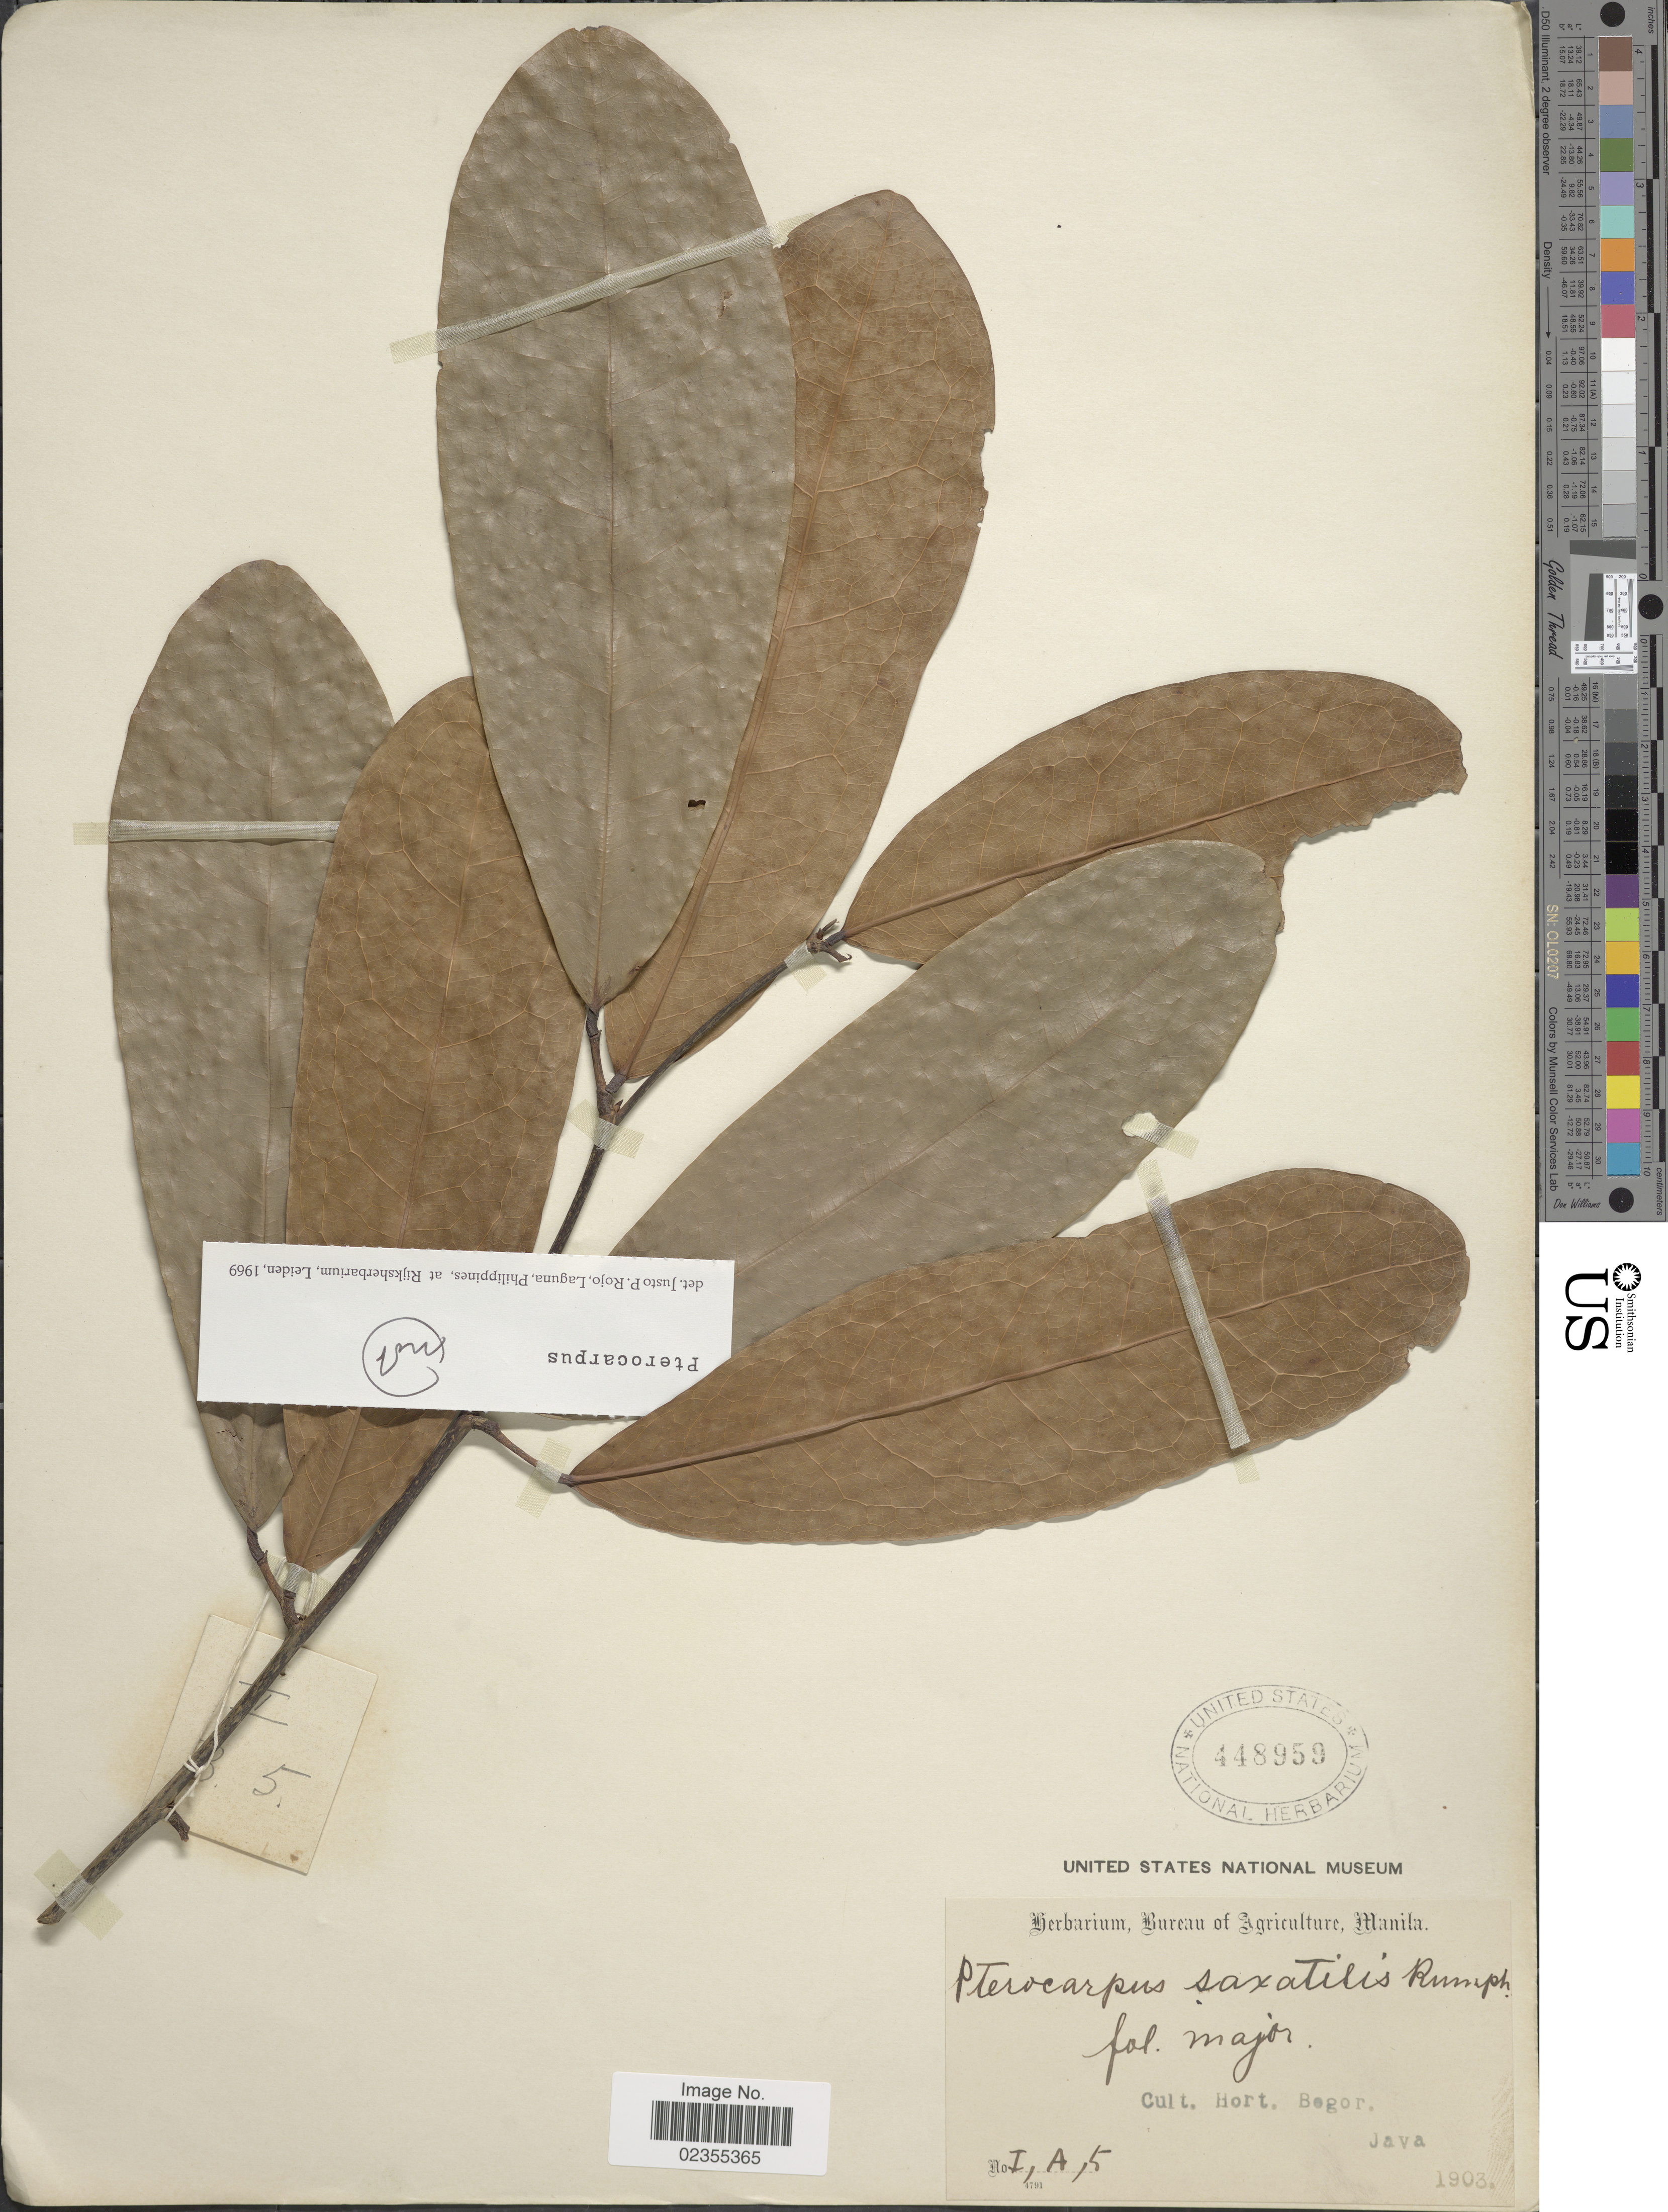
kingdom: Plantae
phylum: Tracheophyta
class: Magnoliopsida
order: Fabales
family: Fabaceae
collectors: ex Herb. Bur. Agric. Manila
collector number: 1, A, 5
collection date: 1903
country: Indonesia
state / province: Java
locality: Cult. Hort Bogor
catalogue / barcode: US 448959